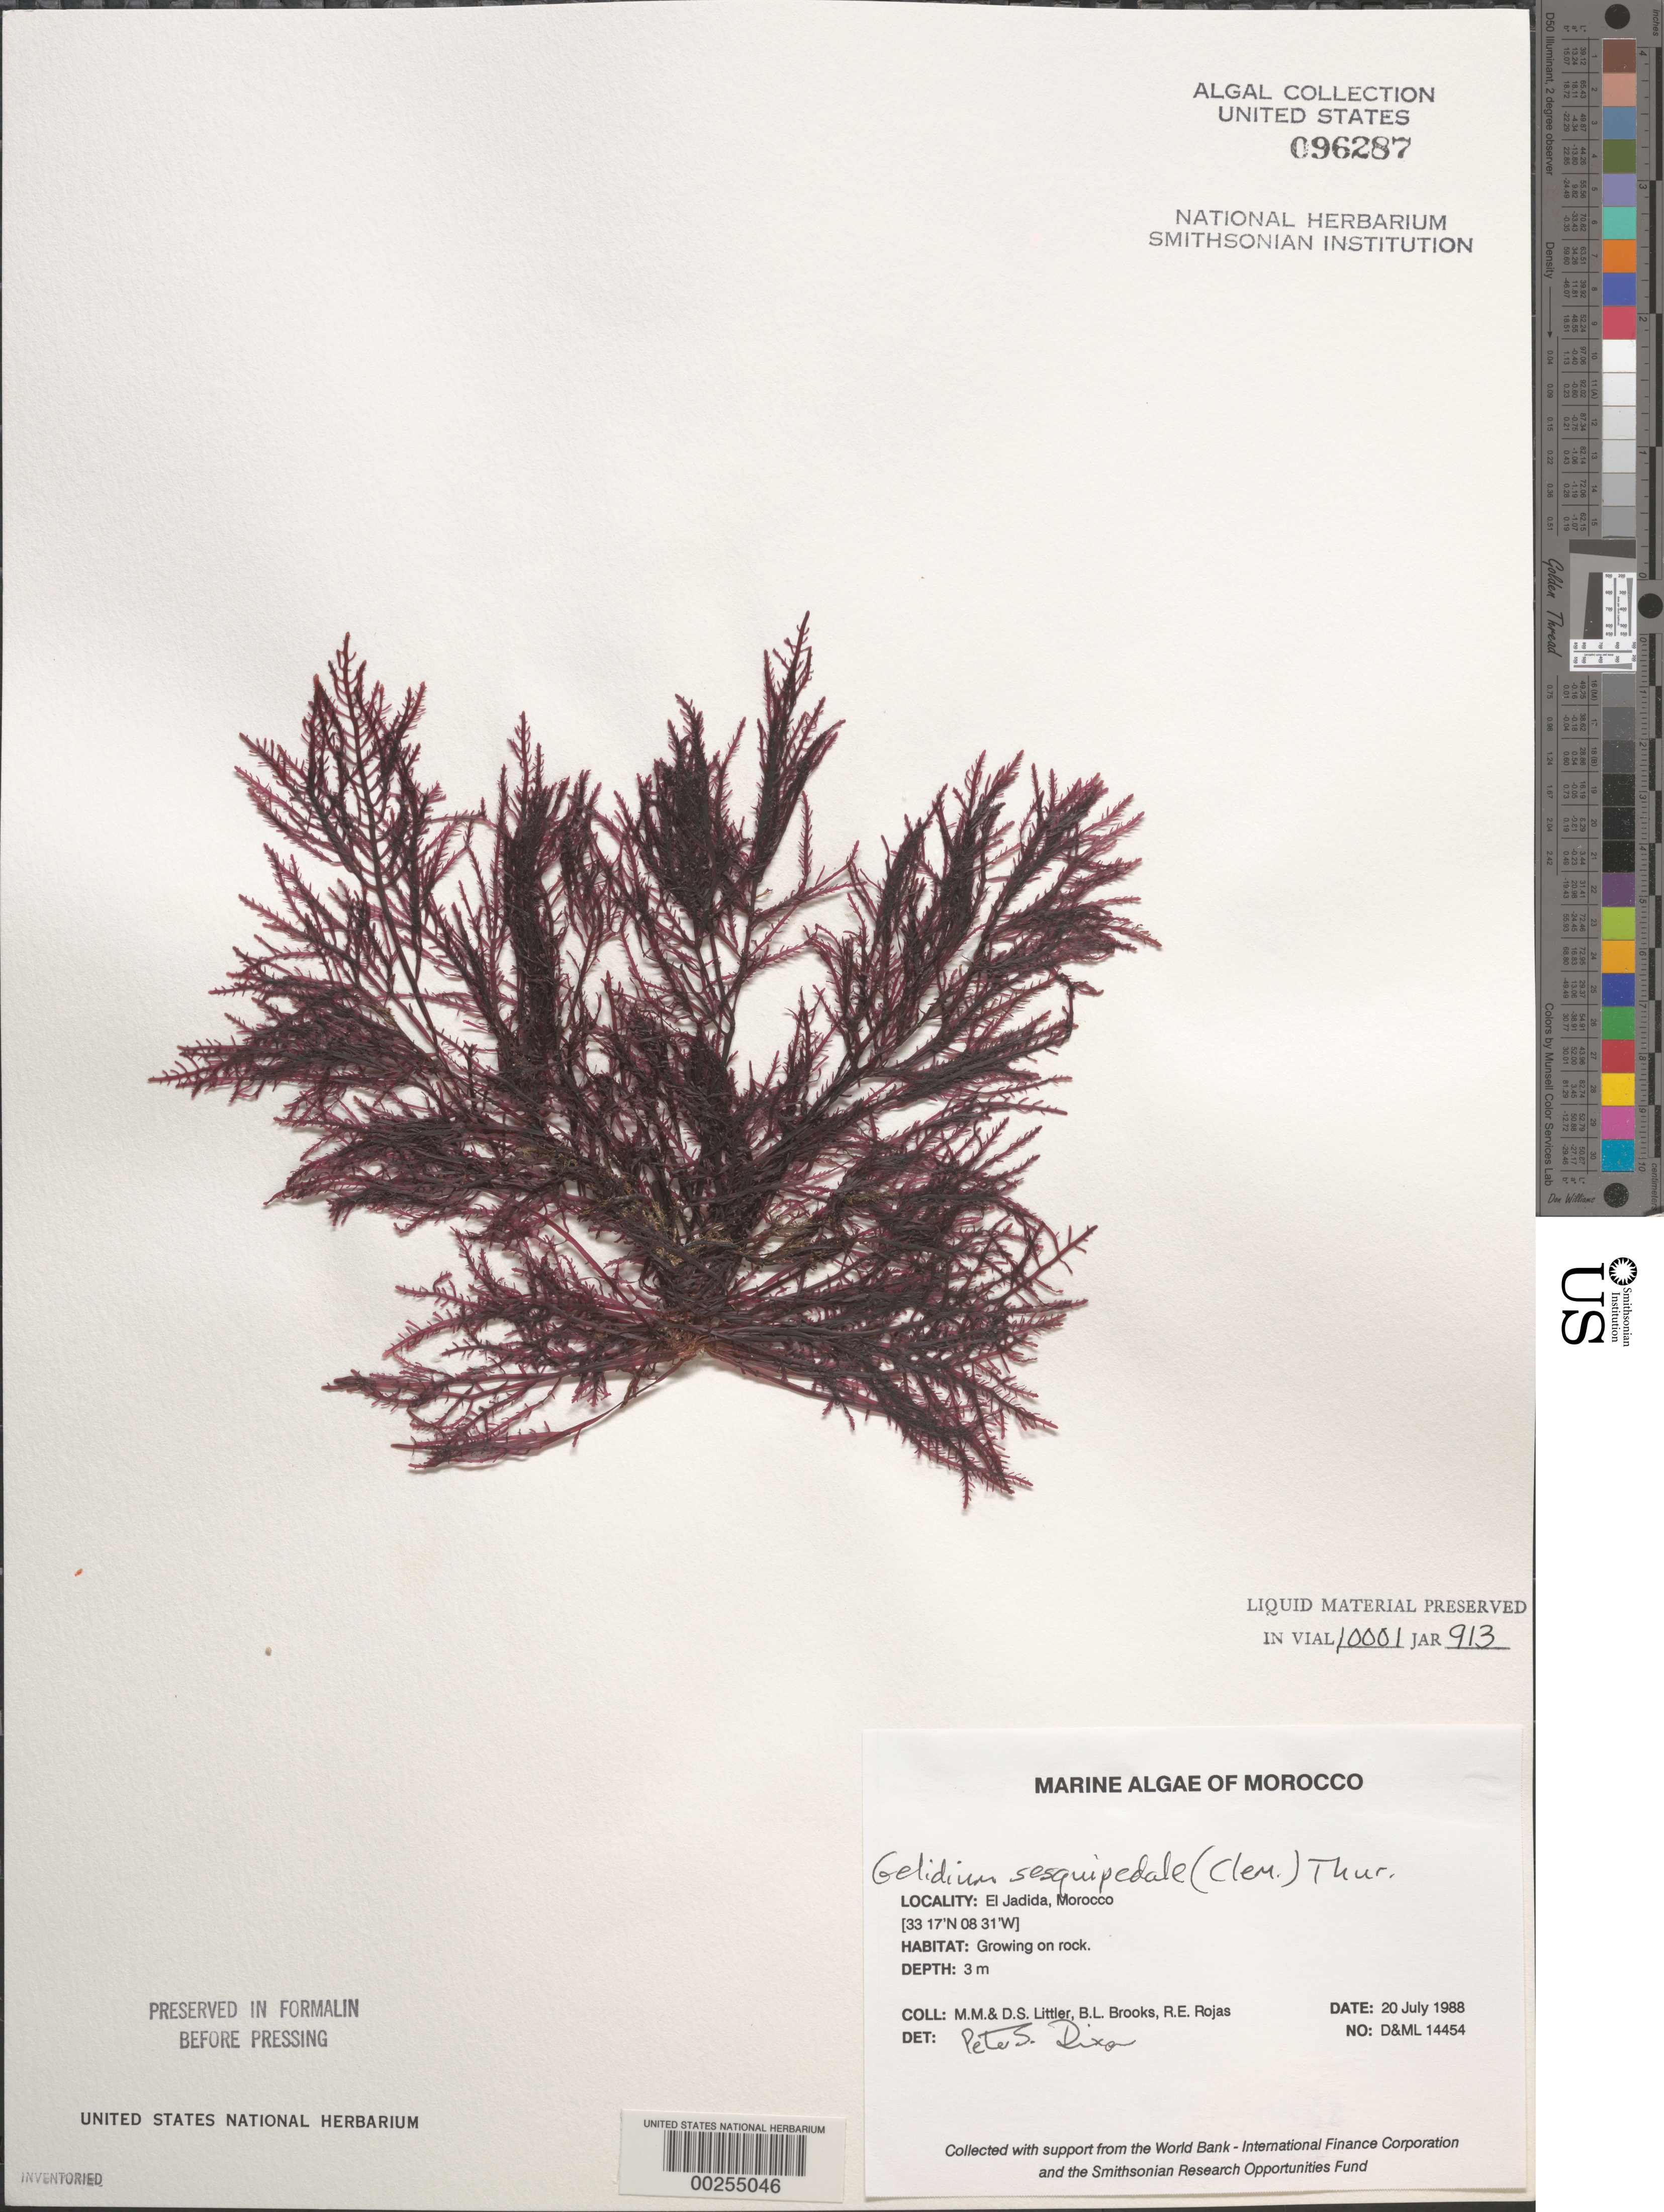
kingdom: Plantae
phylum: Rhodophyta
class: Florideophyceae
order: Gelidiales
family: Gelidiaceae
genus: Gelidium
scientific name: Gelidium corneum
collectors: M. M. Littler, D. S. Littler, B. Brooks & R. Rojas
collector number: D&ML 14454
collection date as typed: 20 Jul 1988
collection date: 1988-07-20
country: Morocco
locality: El Jadida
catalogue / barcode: US 96287